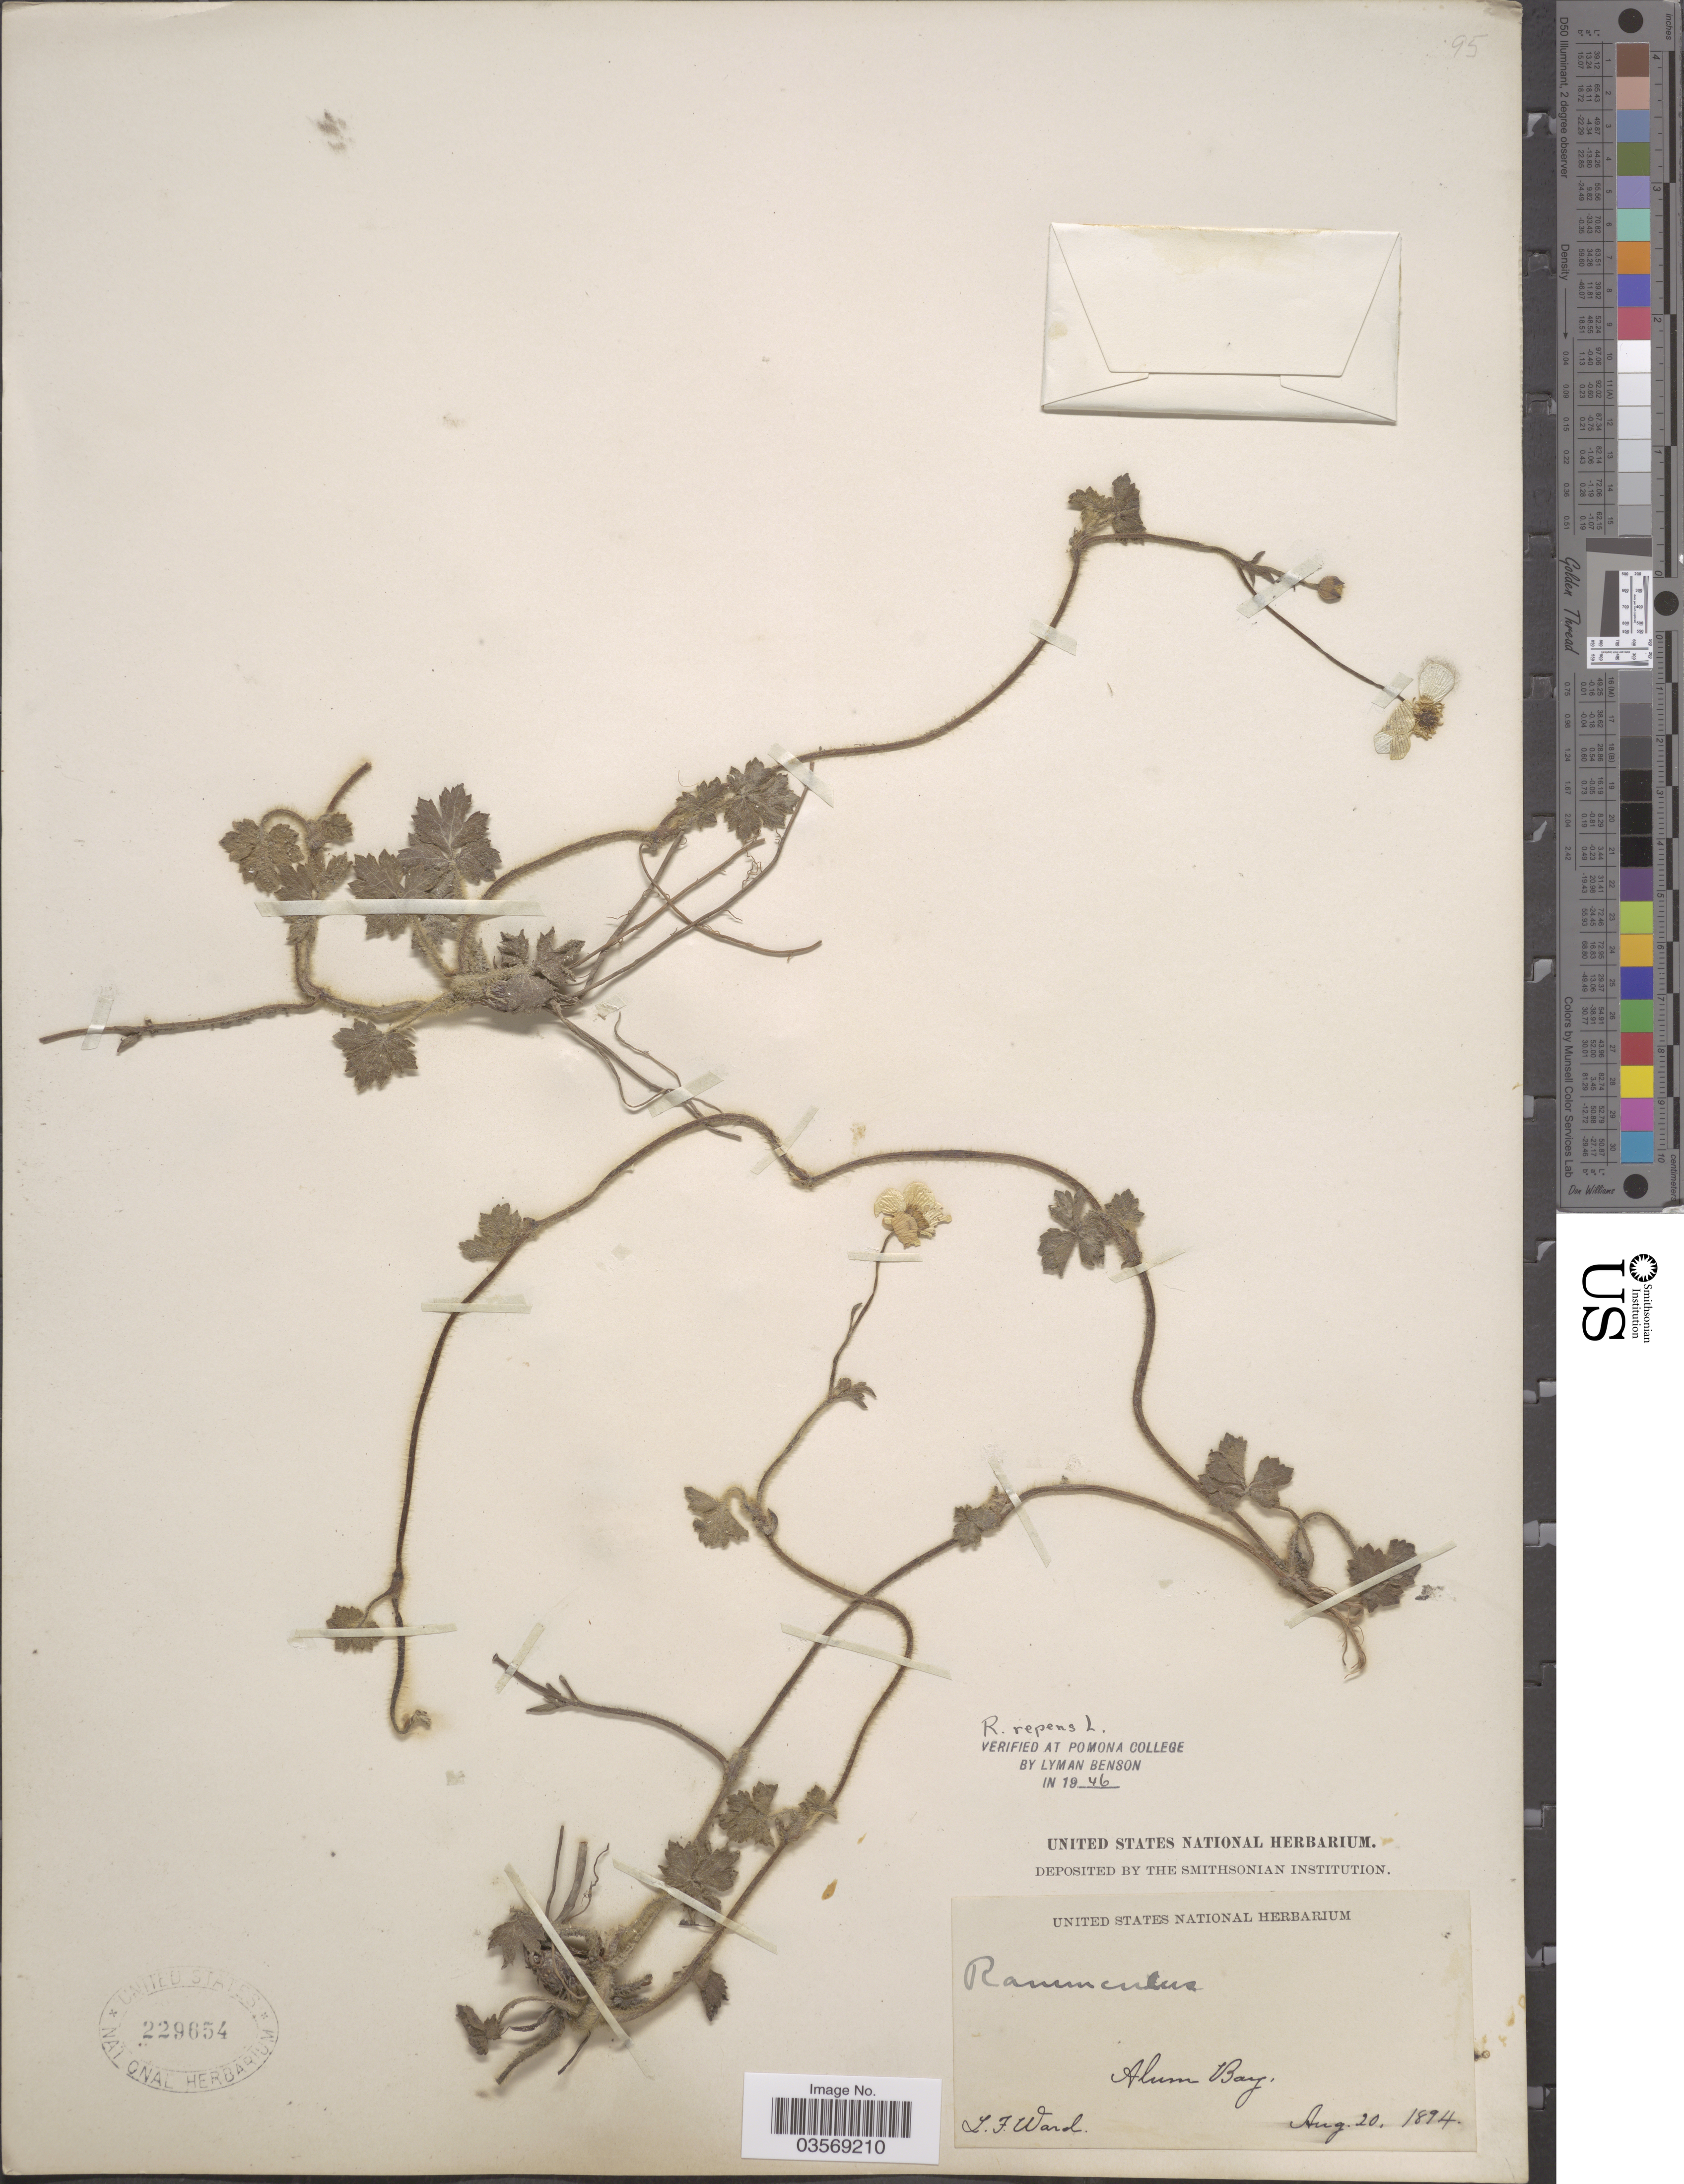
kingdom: Plantae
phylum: Tracheophyta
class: Magnoliopsida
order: Ranunculales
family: Ranunculaceae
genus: Ranunculus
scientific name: Ranunculus repens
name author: L.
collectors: L. Ward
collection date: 1894-08-20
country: United Kingdom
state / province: England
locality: Alum Bay.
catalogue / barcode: US 229654